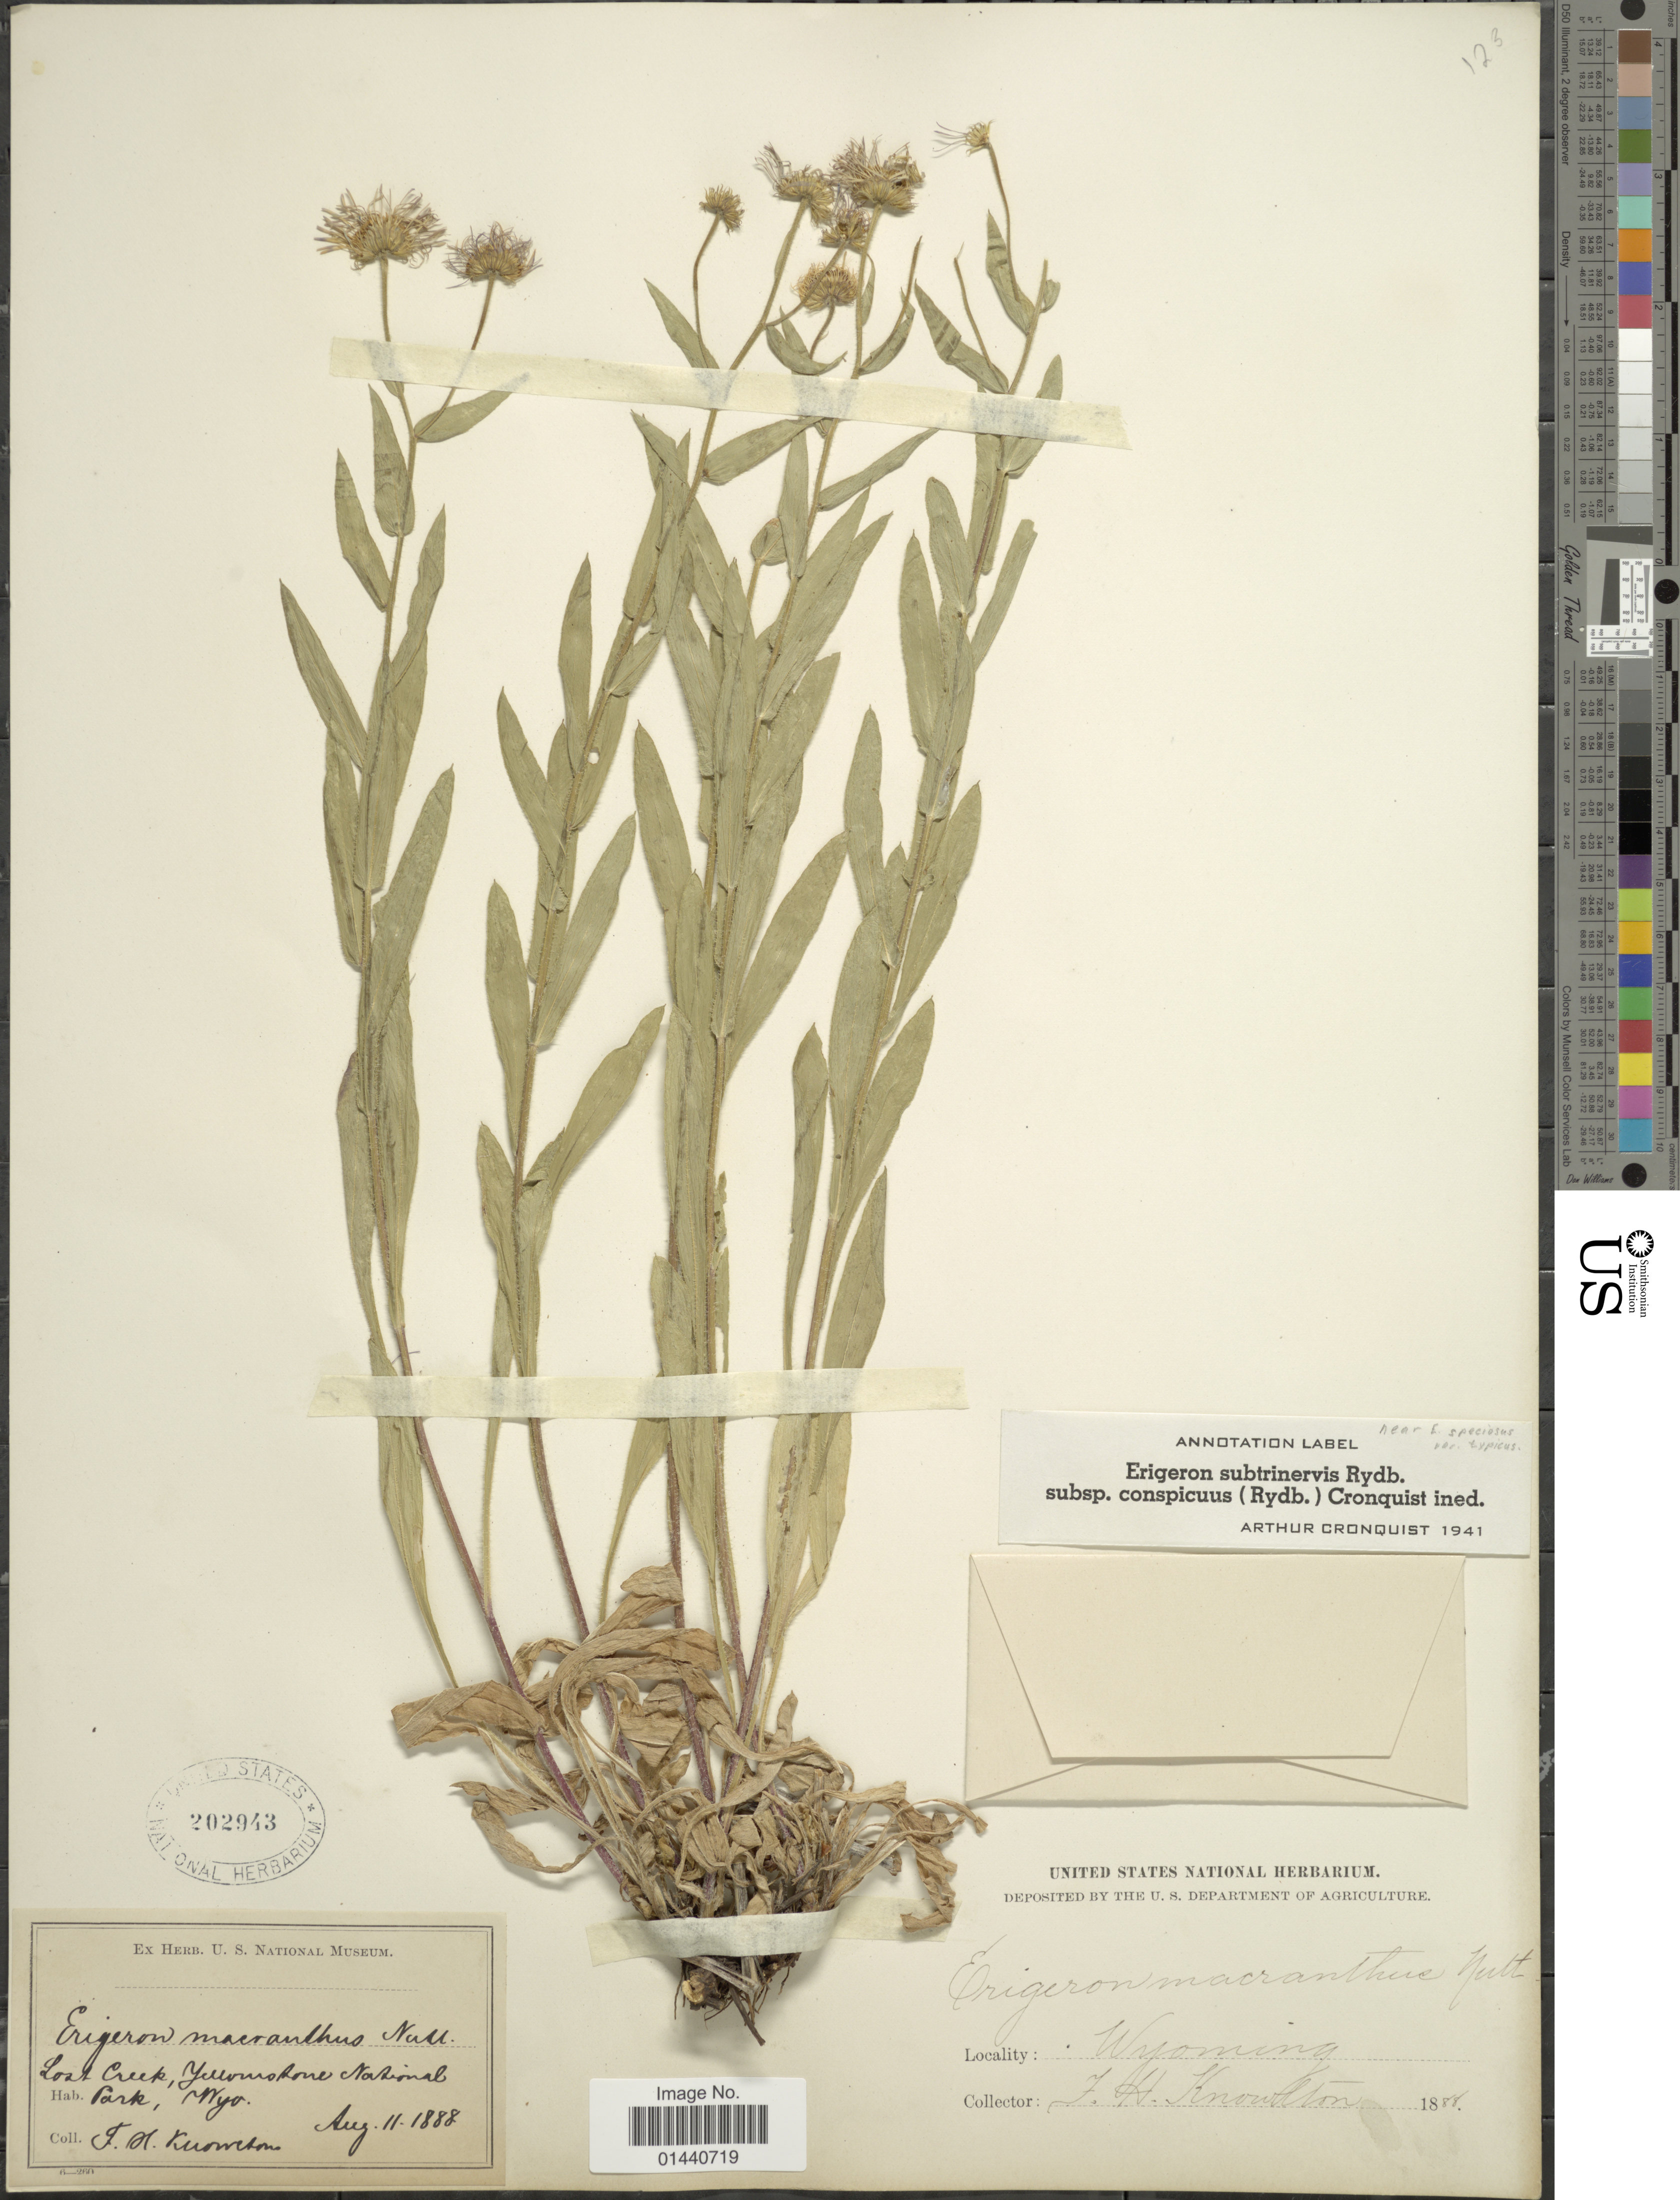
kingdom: Plantae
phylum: Tracheophyta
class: Magnoliopsida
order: Asterales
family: Asteraceae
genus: Erigeron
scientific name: Erigeron subtrinervis var. conspicuus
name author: (Rydb.) Cronq.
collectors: F. H. Knowlton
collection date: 1888-08-11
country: United States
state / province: Wyoming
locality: Lost Creek, Yellowshone National Park, Wyo.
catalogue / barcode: US 202943